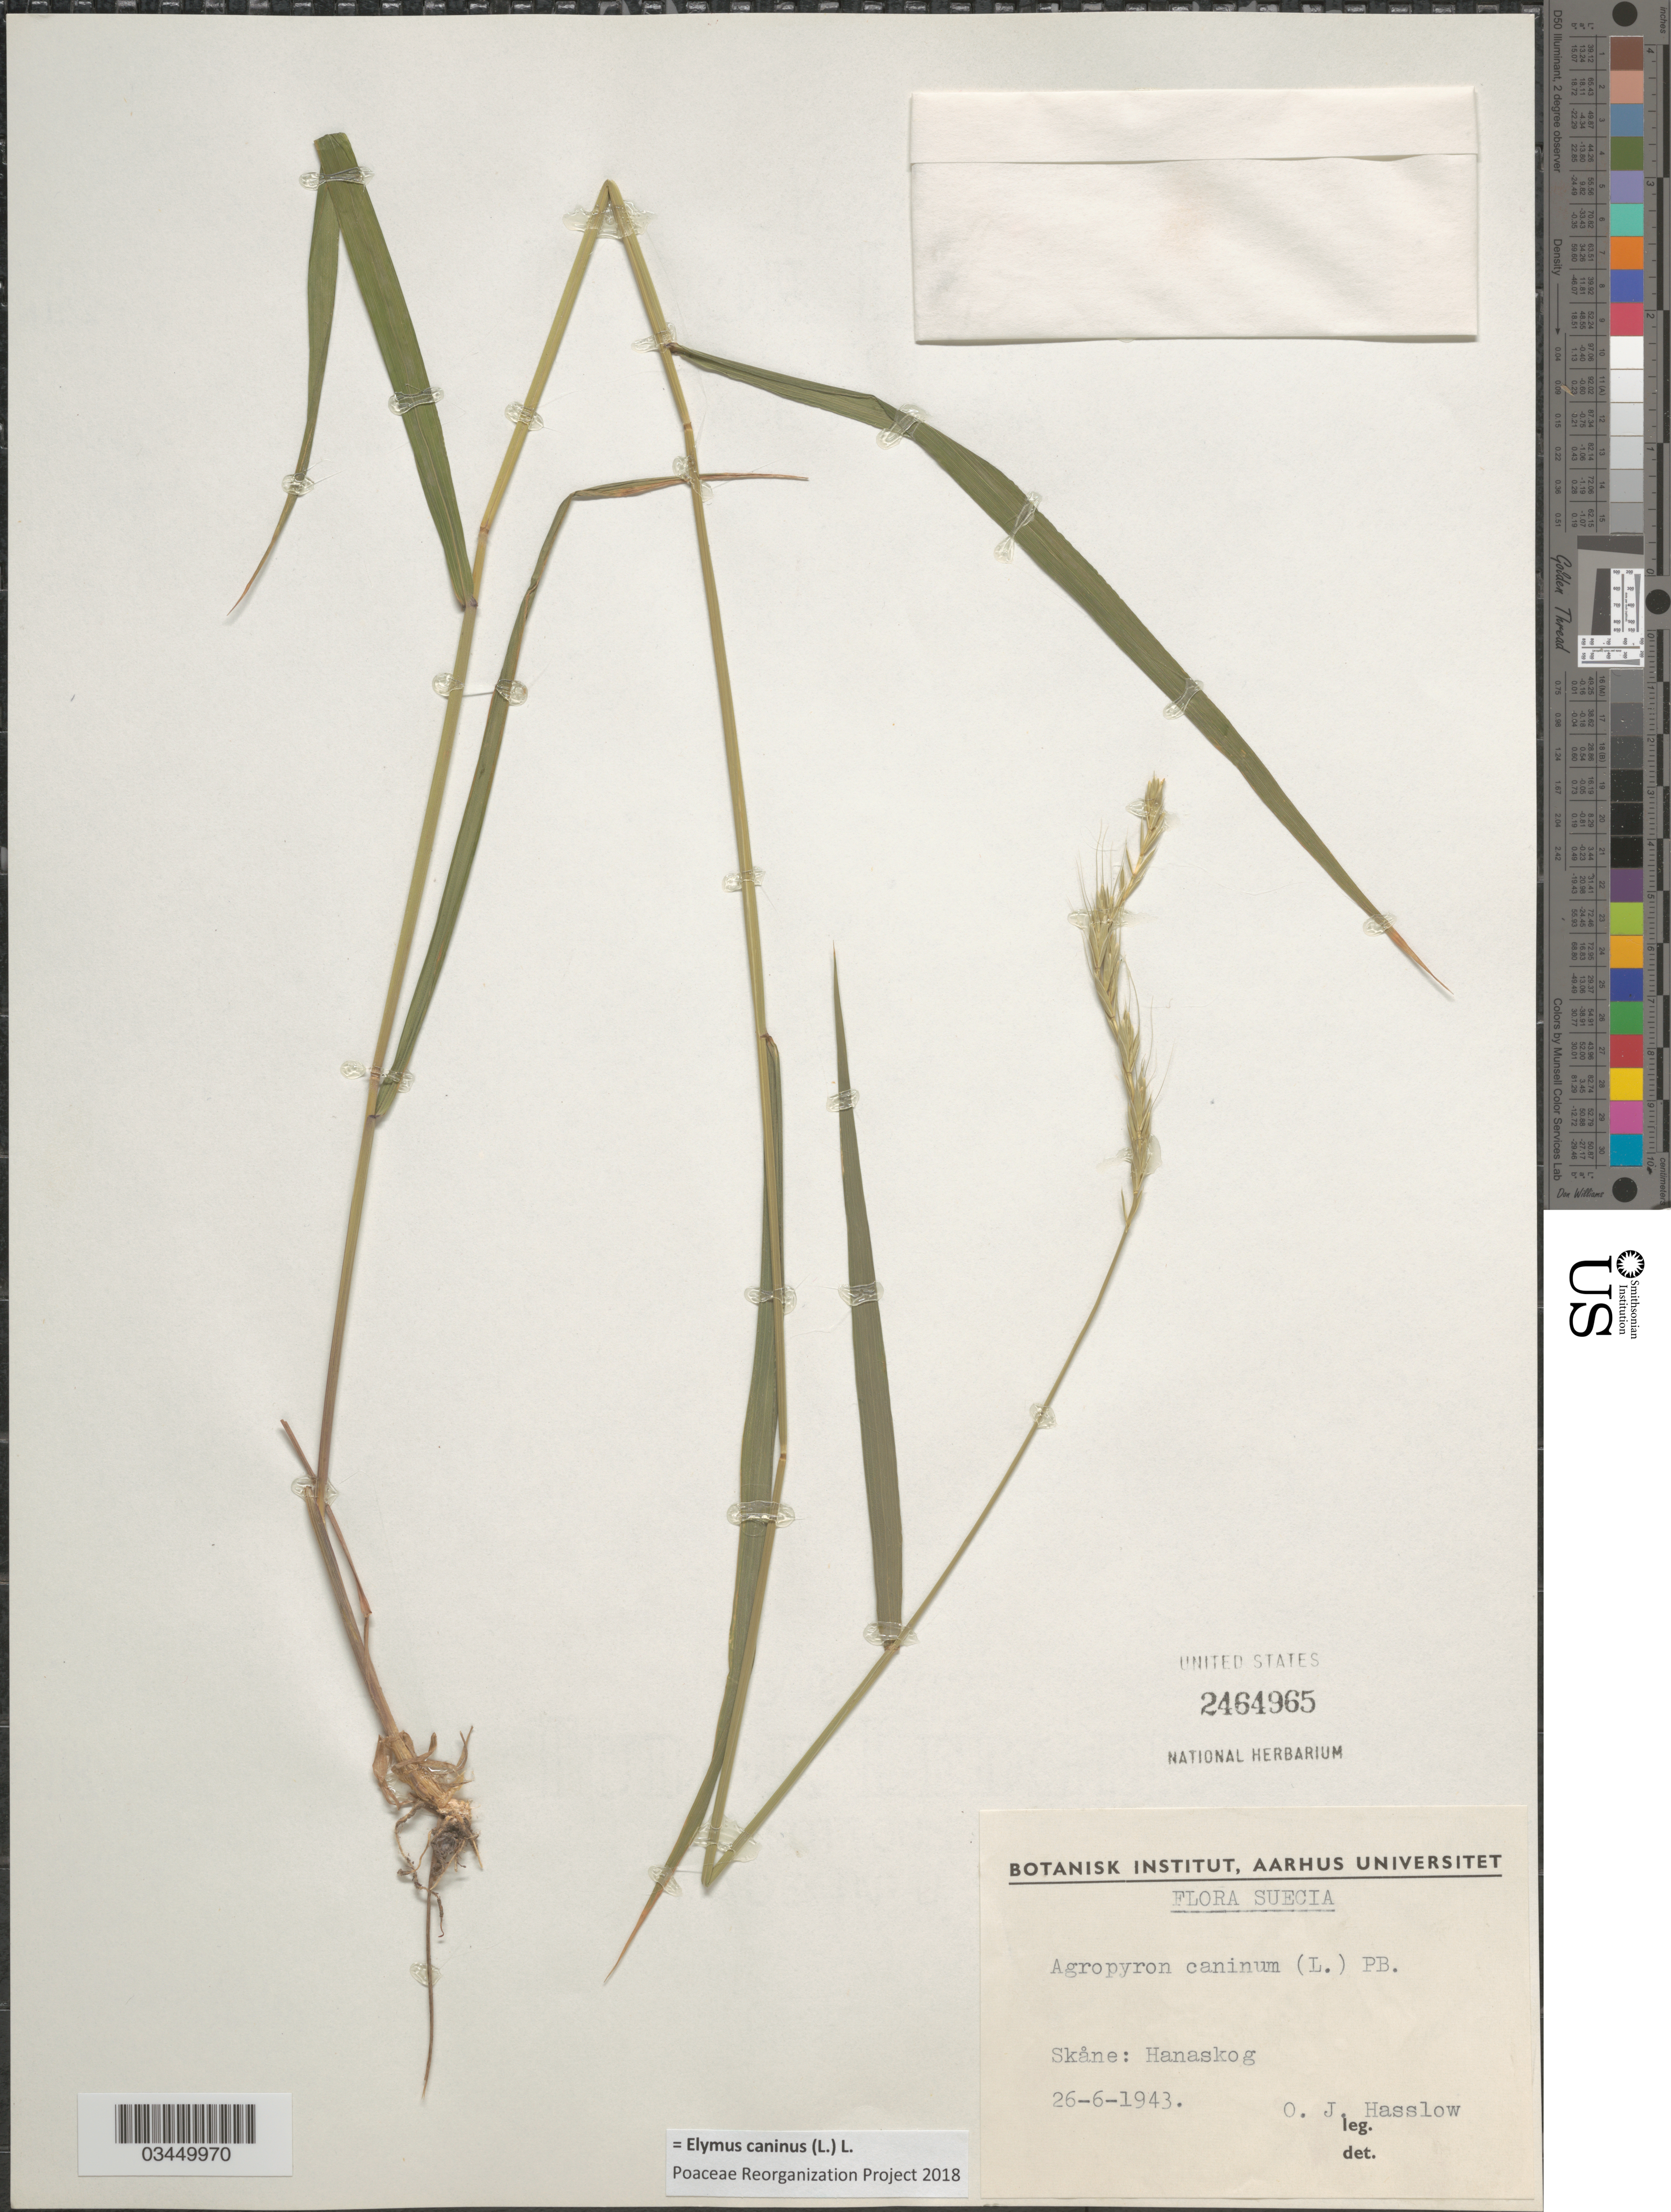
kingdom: Plantae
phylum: Tracheophyta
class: Liliopsida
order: Poales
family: Poaceae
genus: Elymus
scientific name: Elymus caninus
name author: (L.) L.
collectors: O. Hasslow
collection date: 1943-06-26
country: Sweden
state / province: Skåne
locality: Suecia. Hanaskog.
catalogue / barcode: US 2464965